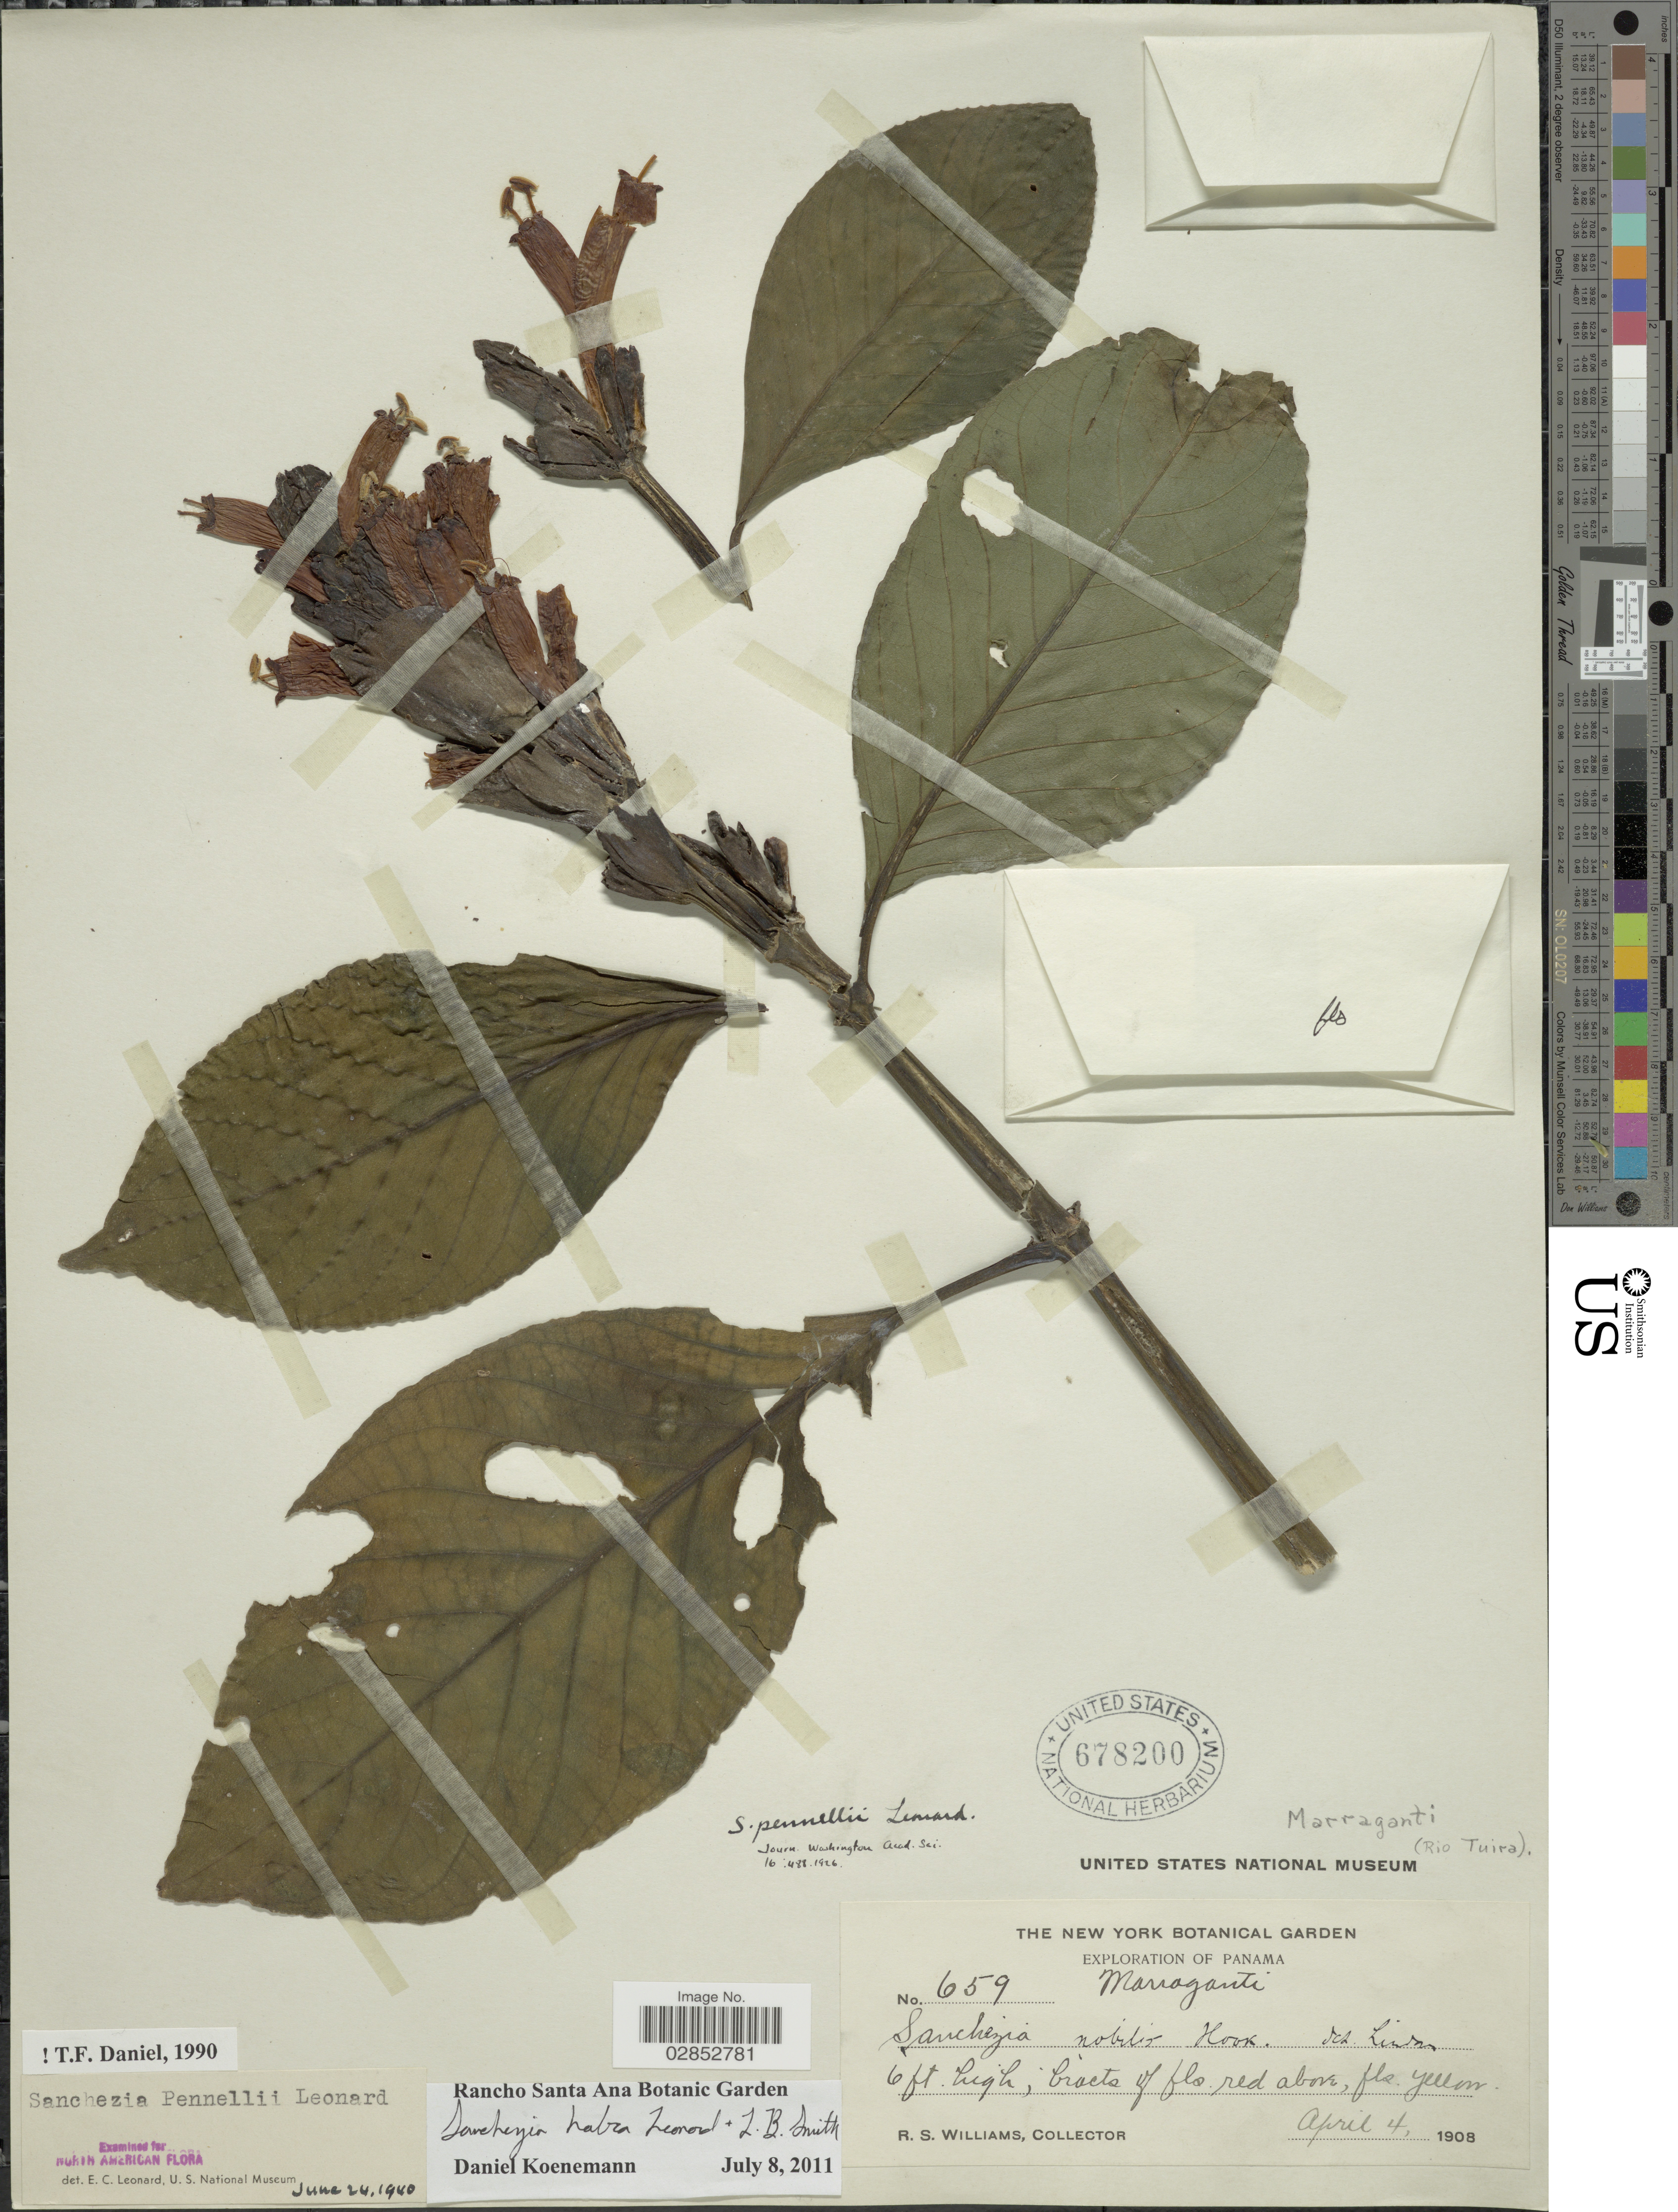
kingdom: Plantae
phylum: Tracheophyta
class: Magnoliopsida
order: Lamiales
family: Acanthaceae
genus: Sanchezia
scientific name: Sanchezia macrocnemis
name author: (Nees) Wassh.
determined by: Azevedo, Igor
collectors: R. S. Williams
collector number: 659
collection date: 1908-04-04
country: Panama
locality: Marraganti (Rio Tuira).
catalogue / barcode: US 678200